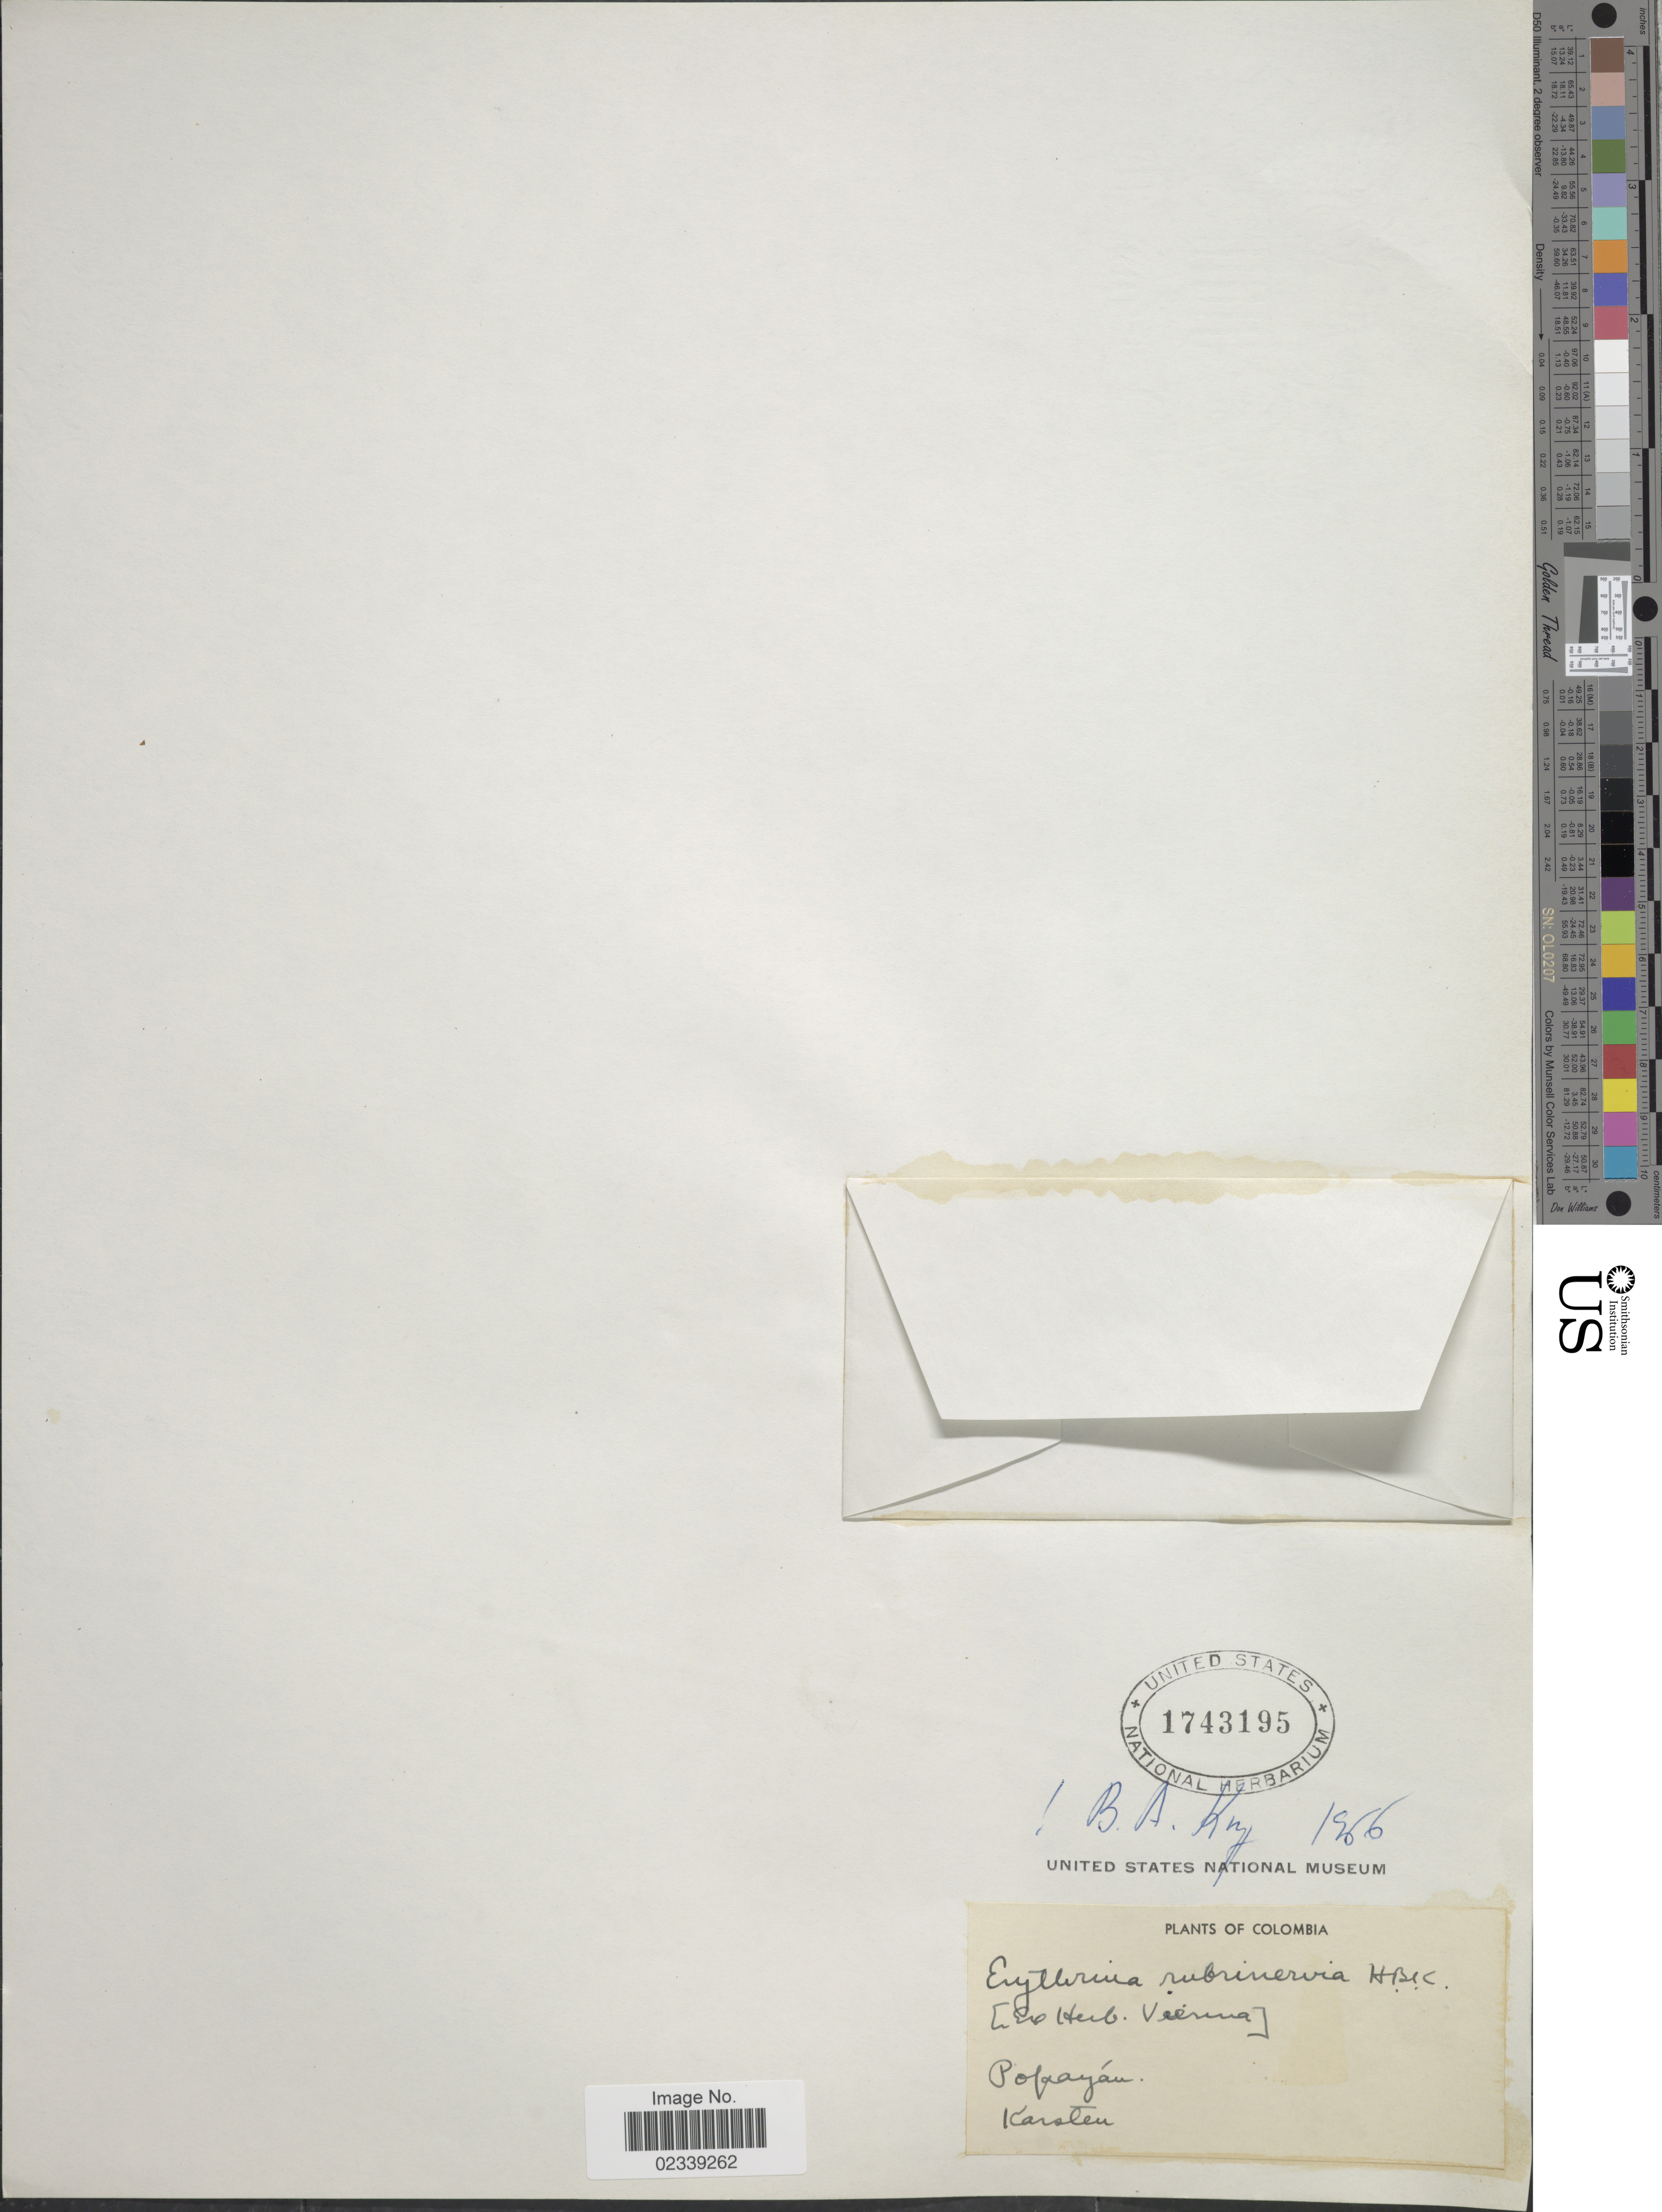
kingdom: Plantae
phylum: Tracheophyta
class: Magnoliopsida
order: Fabales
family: Fabaceae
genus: Erythrina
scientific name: Erythrina rubrinervia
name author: Kunth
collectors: -. Karsten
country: Colombia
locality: Popayan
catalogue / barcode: US 1743195